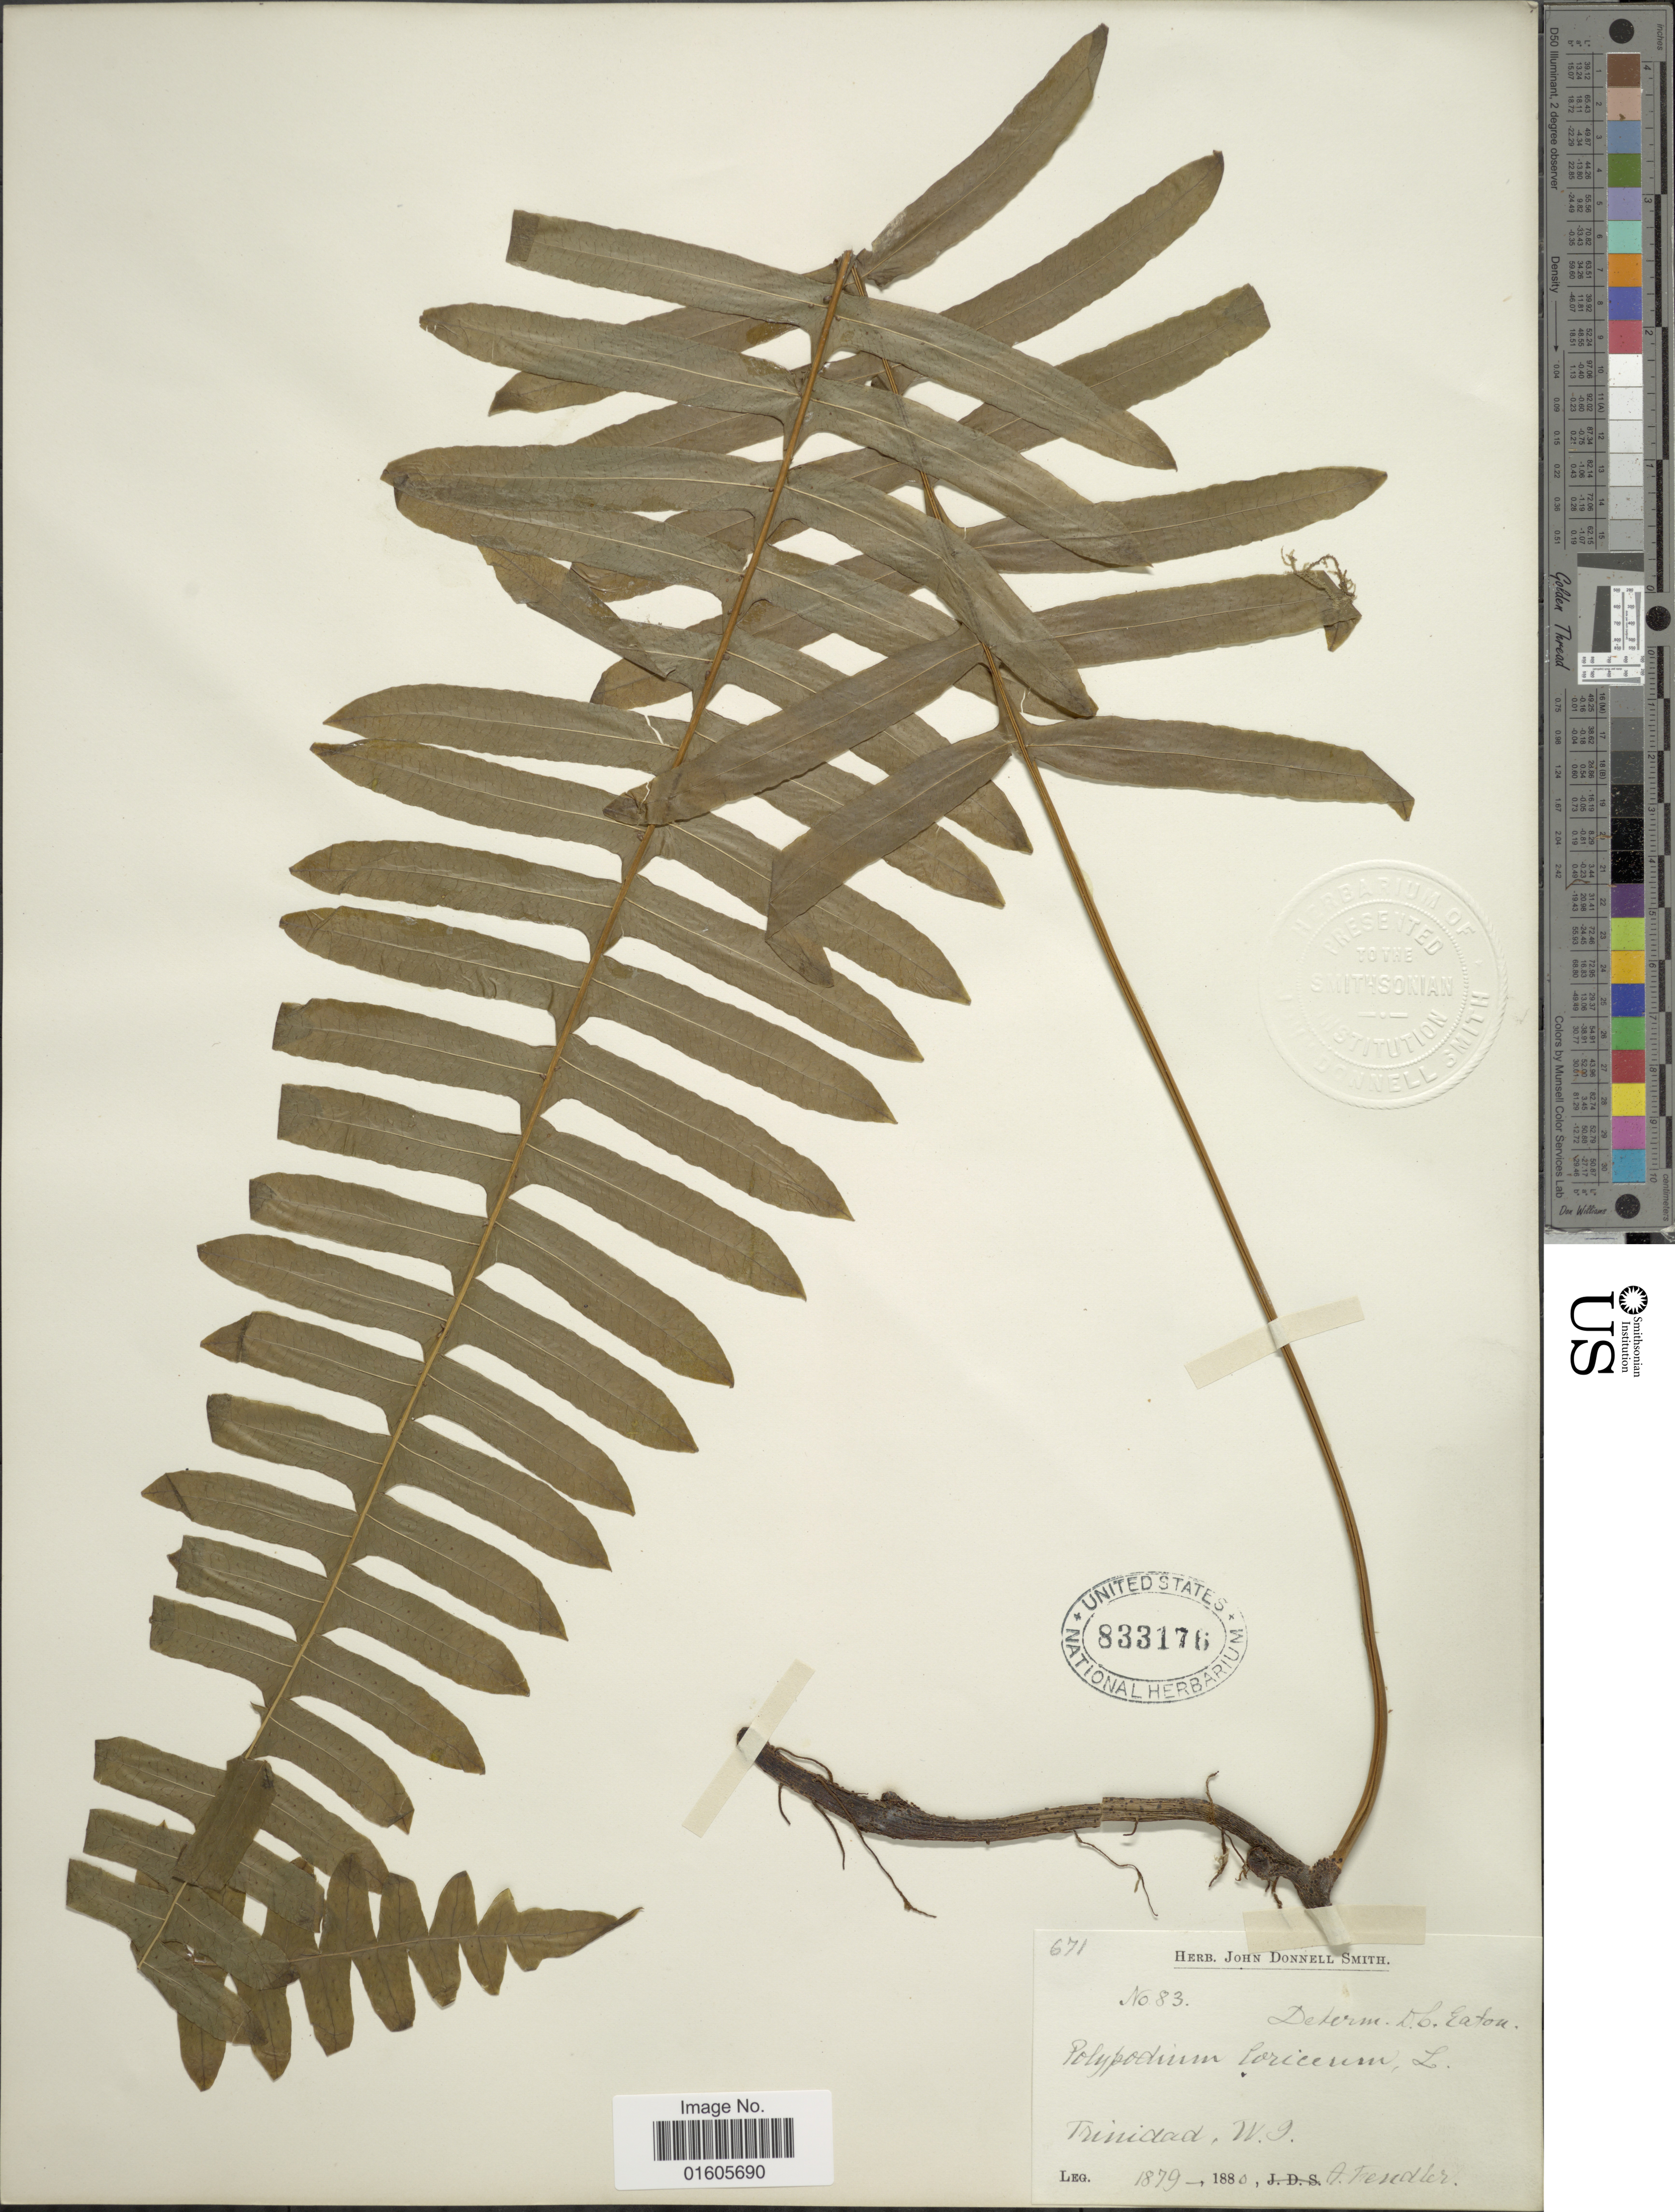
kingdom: Plantae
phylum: Tracheophyta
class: Polypodiopsida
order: Polypodiales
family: Polypodiaceae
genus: Serpocaulon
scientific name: Serpocaulon loriceum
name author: (L.) A.R. Sm.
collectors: A. Fendler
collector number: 83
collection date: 1879/1880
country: Trinidad and Tobago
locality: Trinidad, W.I.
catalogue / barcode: US 833176